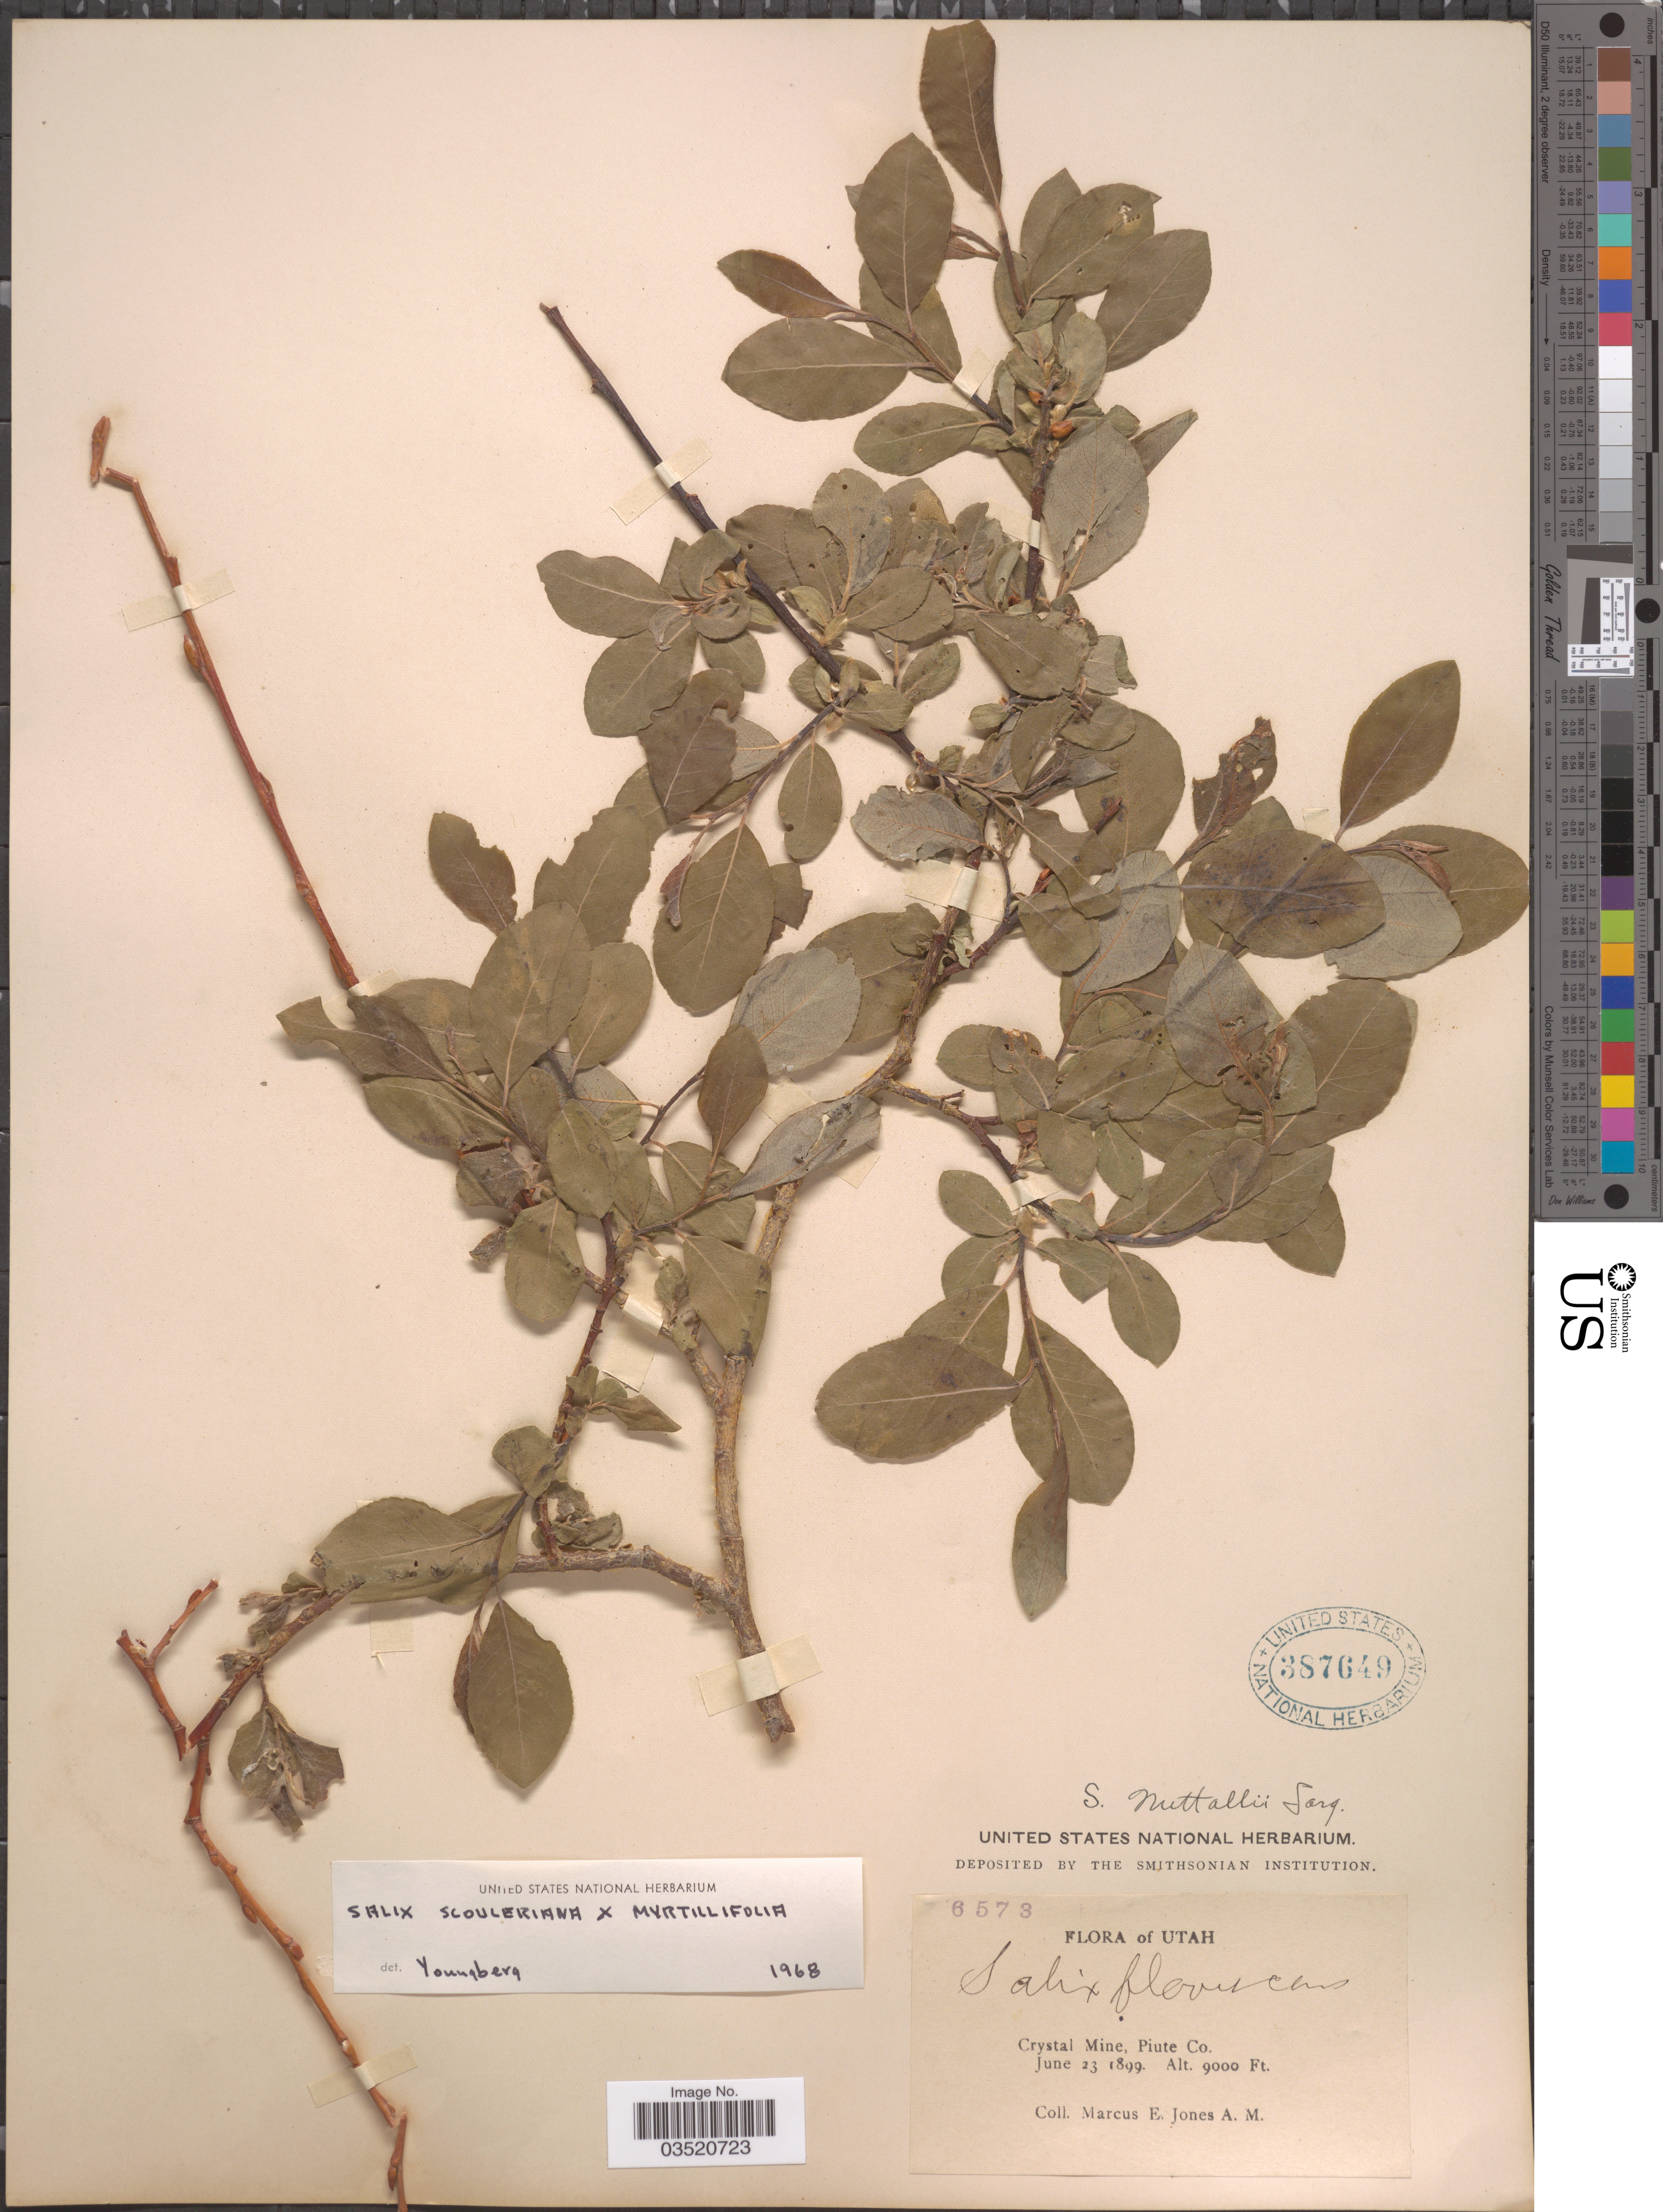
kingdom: Plantae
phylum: Tracheophyta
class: Magnoliopsida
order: Malpighiales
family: Salicaceae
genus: Salix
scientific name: Salix scouleriana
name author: Barratt ex Hook.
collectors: M. E. Jones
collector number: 6573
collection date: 1899-06-23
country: United States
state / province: Utah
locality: Crystal Mine, Piute Co.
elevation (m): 2743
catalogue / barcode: US 387649